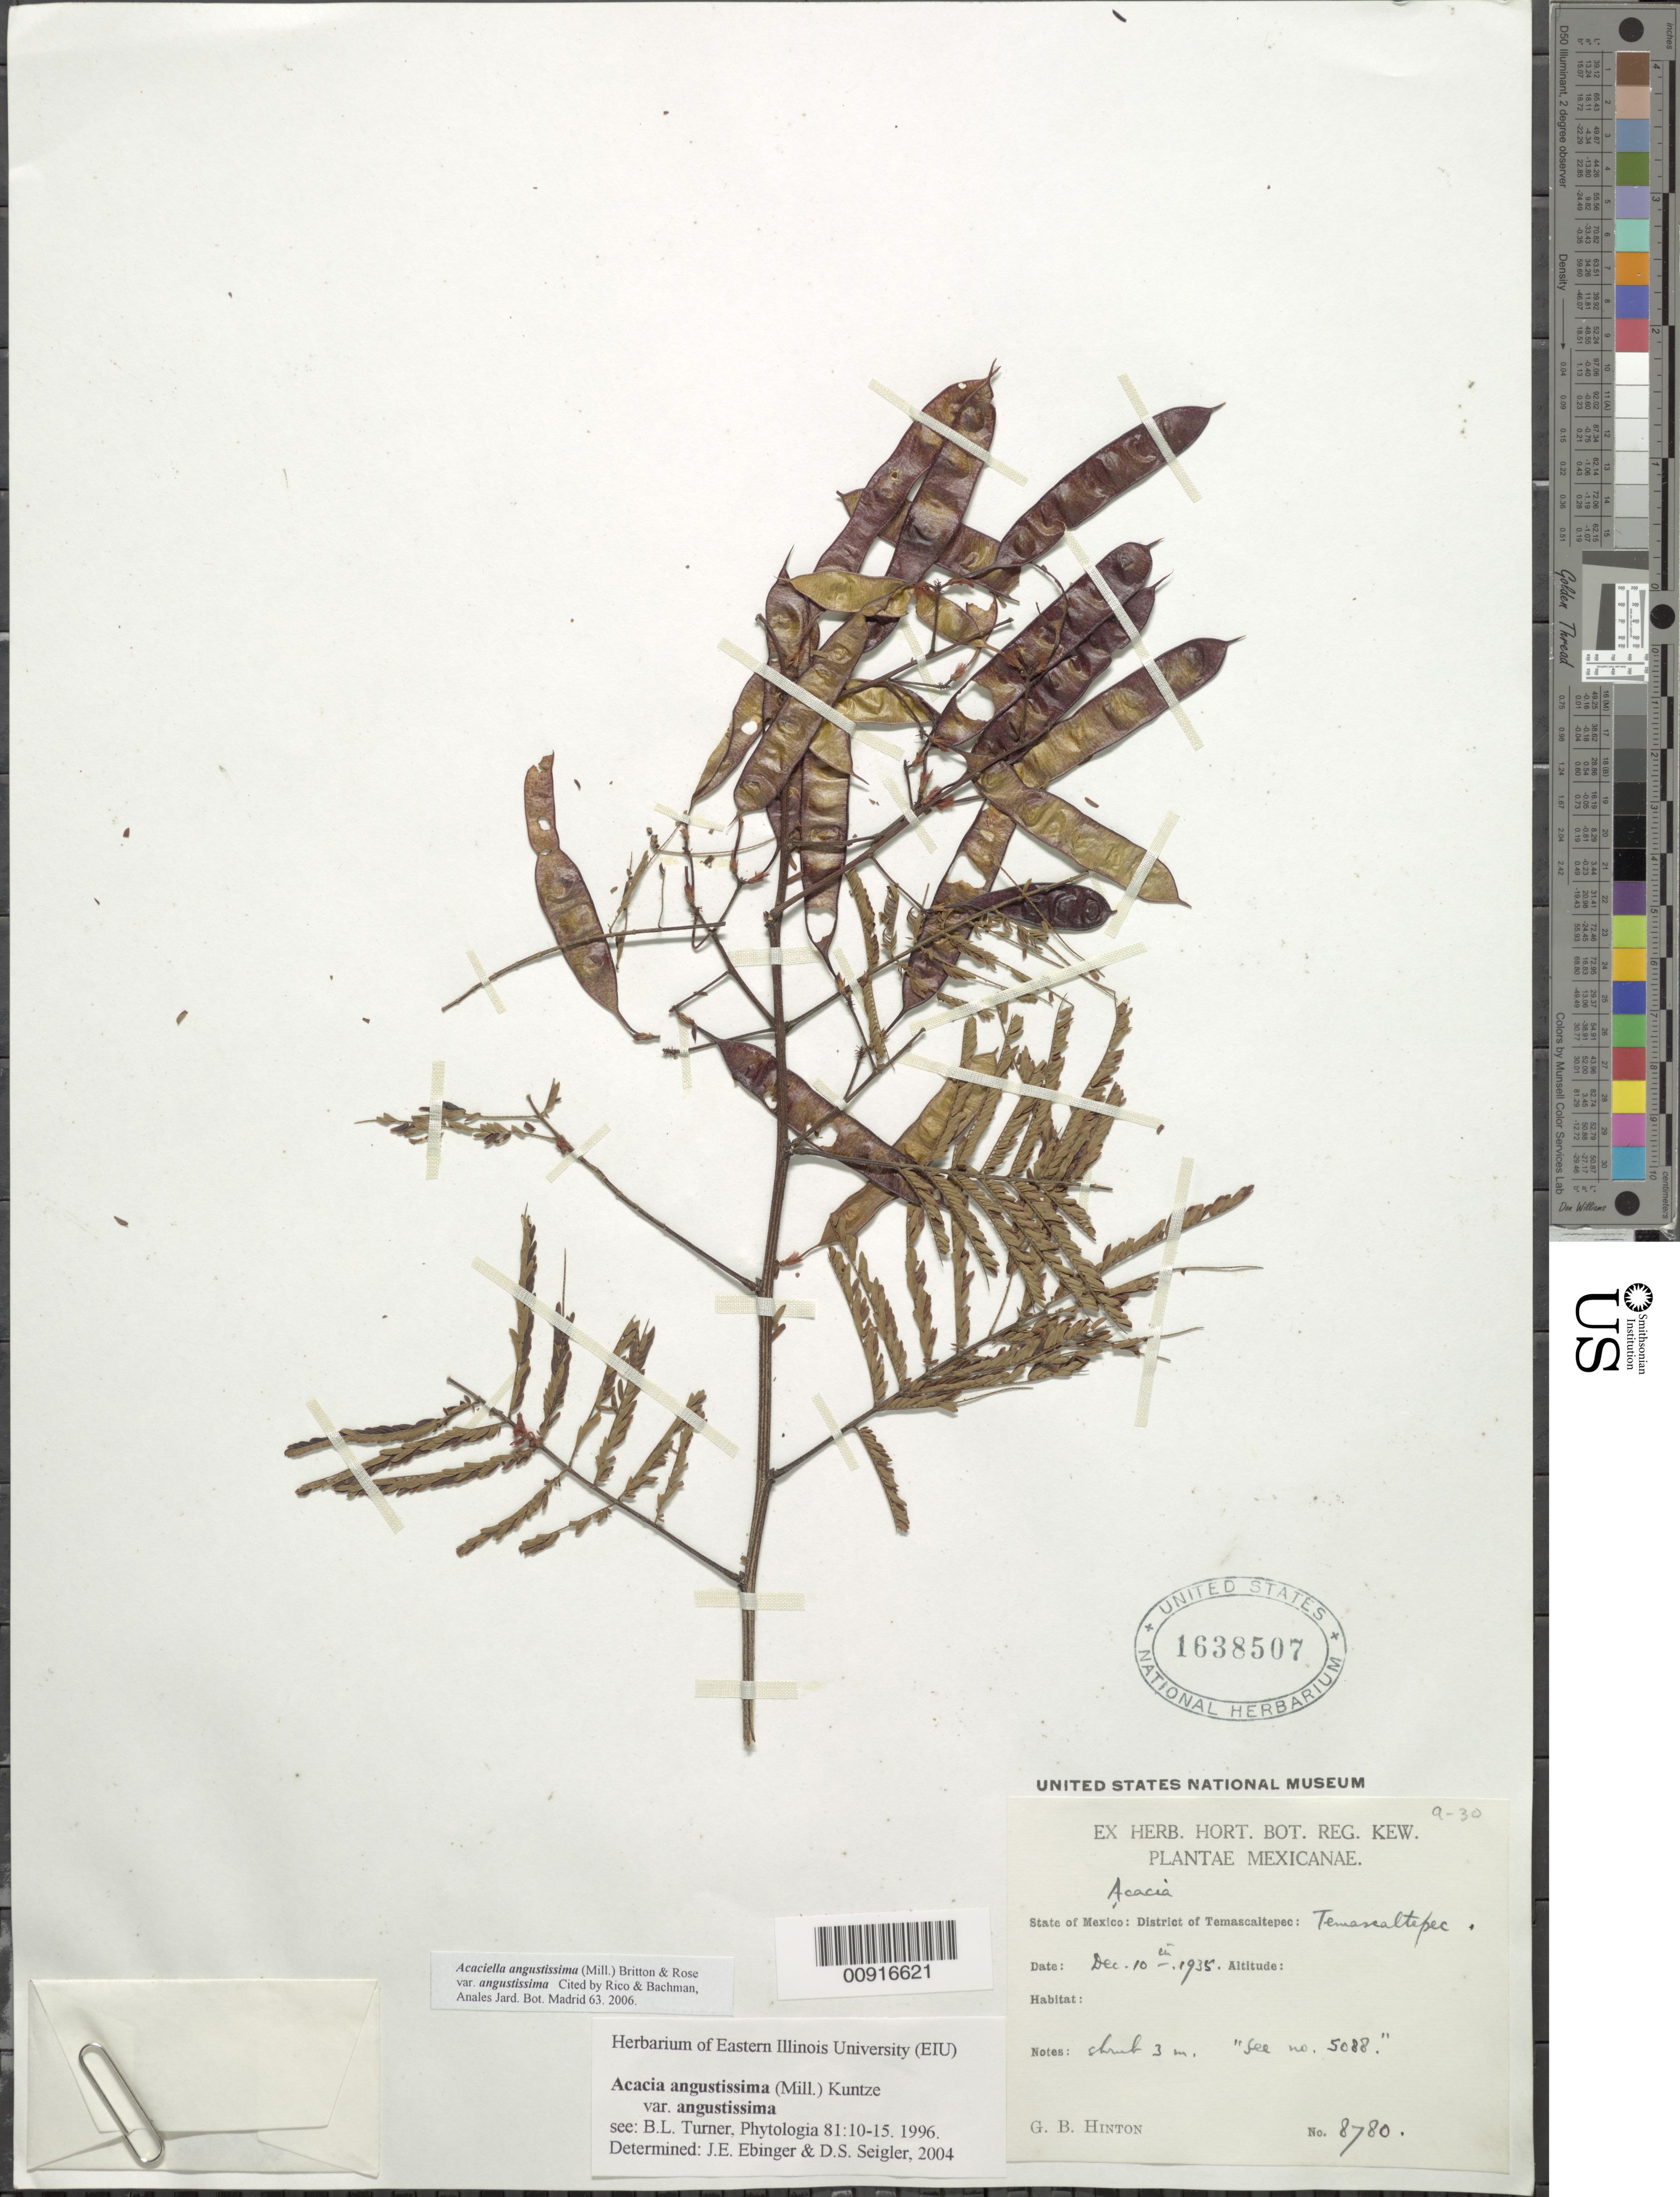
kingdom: Plantae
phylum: Tracheophyta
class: Magnoliopsida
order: Fabales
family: Fabaceae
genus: Acaciella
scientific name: Acaciella angustissima var. angustissima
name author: (Mill.) Britton & Rose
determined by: Rico, L.; Bachman, --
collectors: G. B. Hinton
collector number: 8780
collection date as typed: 10 Dec 1935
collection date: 1935-12-10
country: Mexico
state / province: México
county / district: Temascaltepec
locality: State of Mexico: District of Temascaltepec: Temascaltepec.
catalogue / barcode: US 1638507